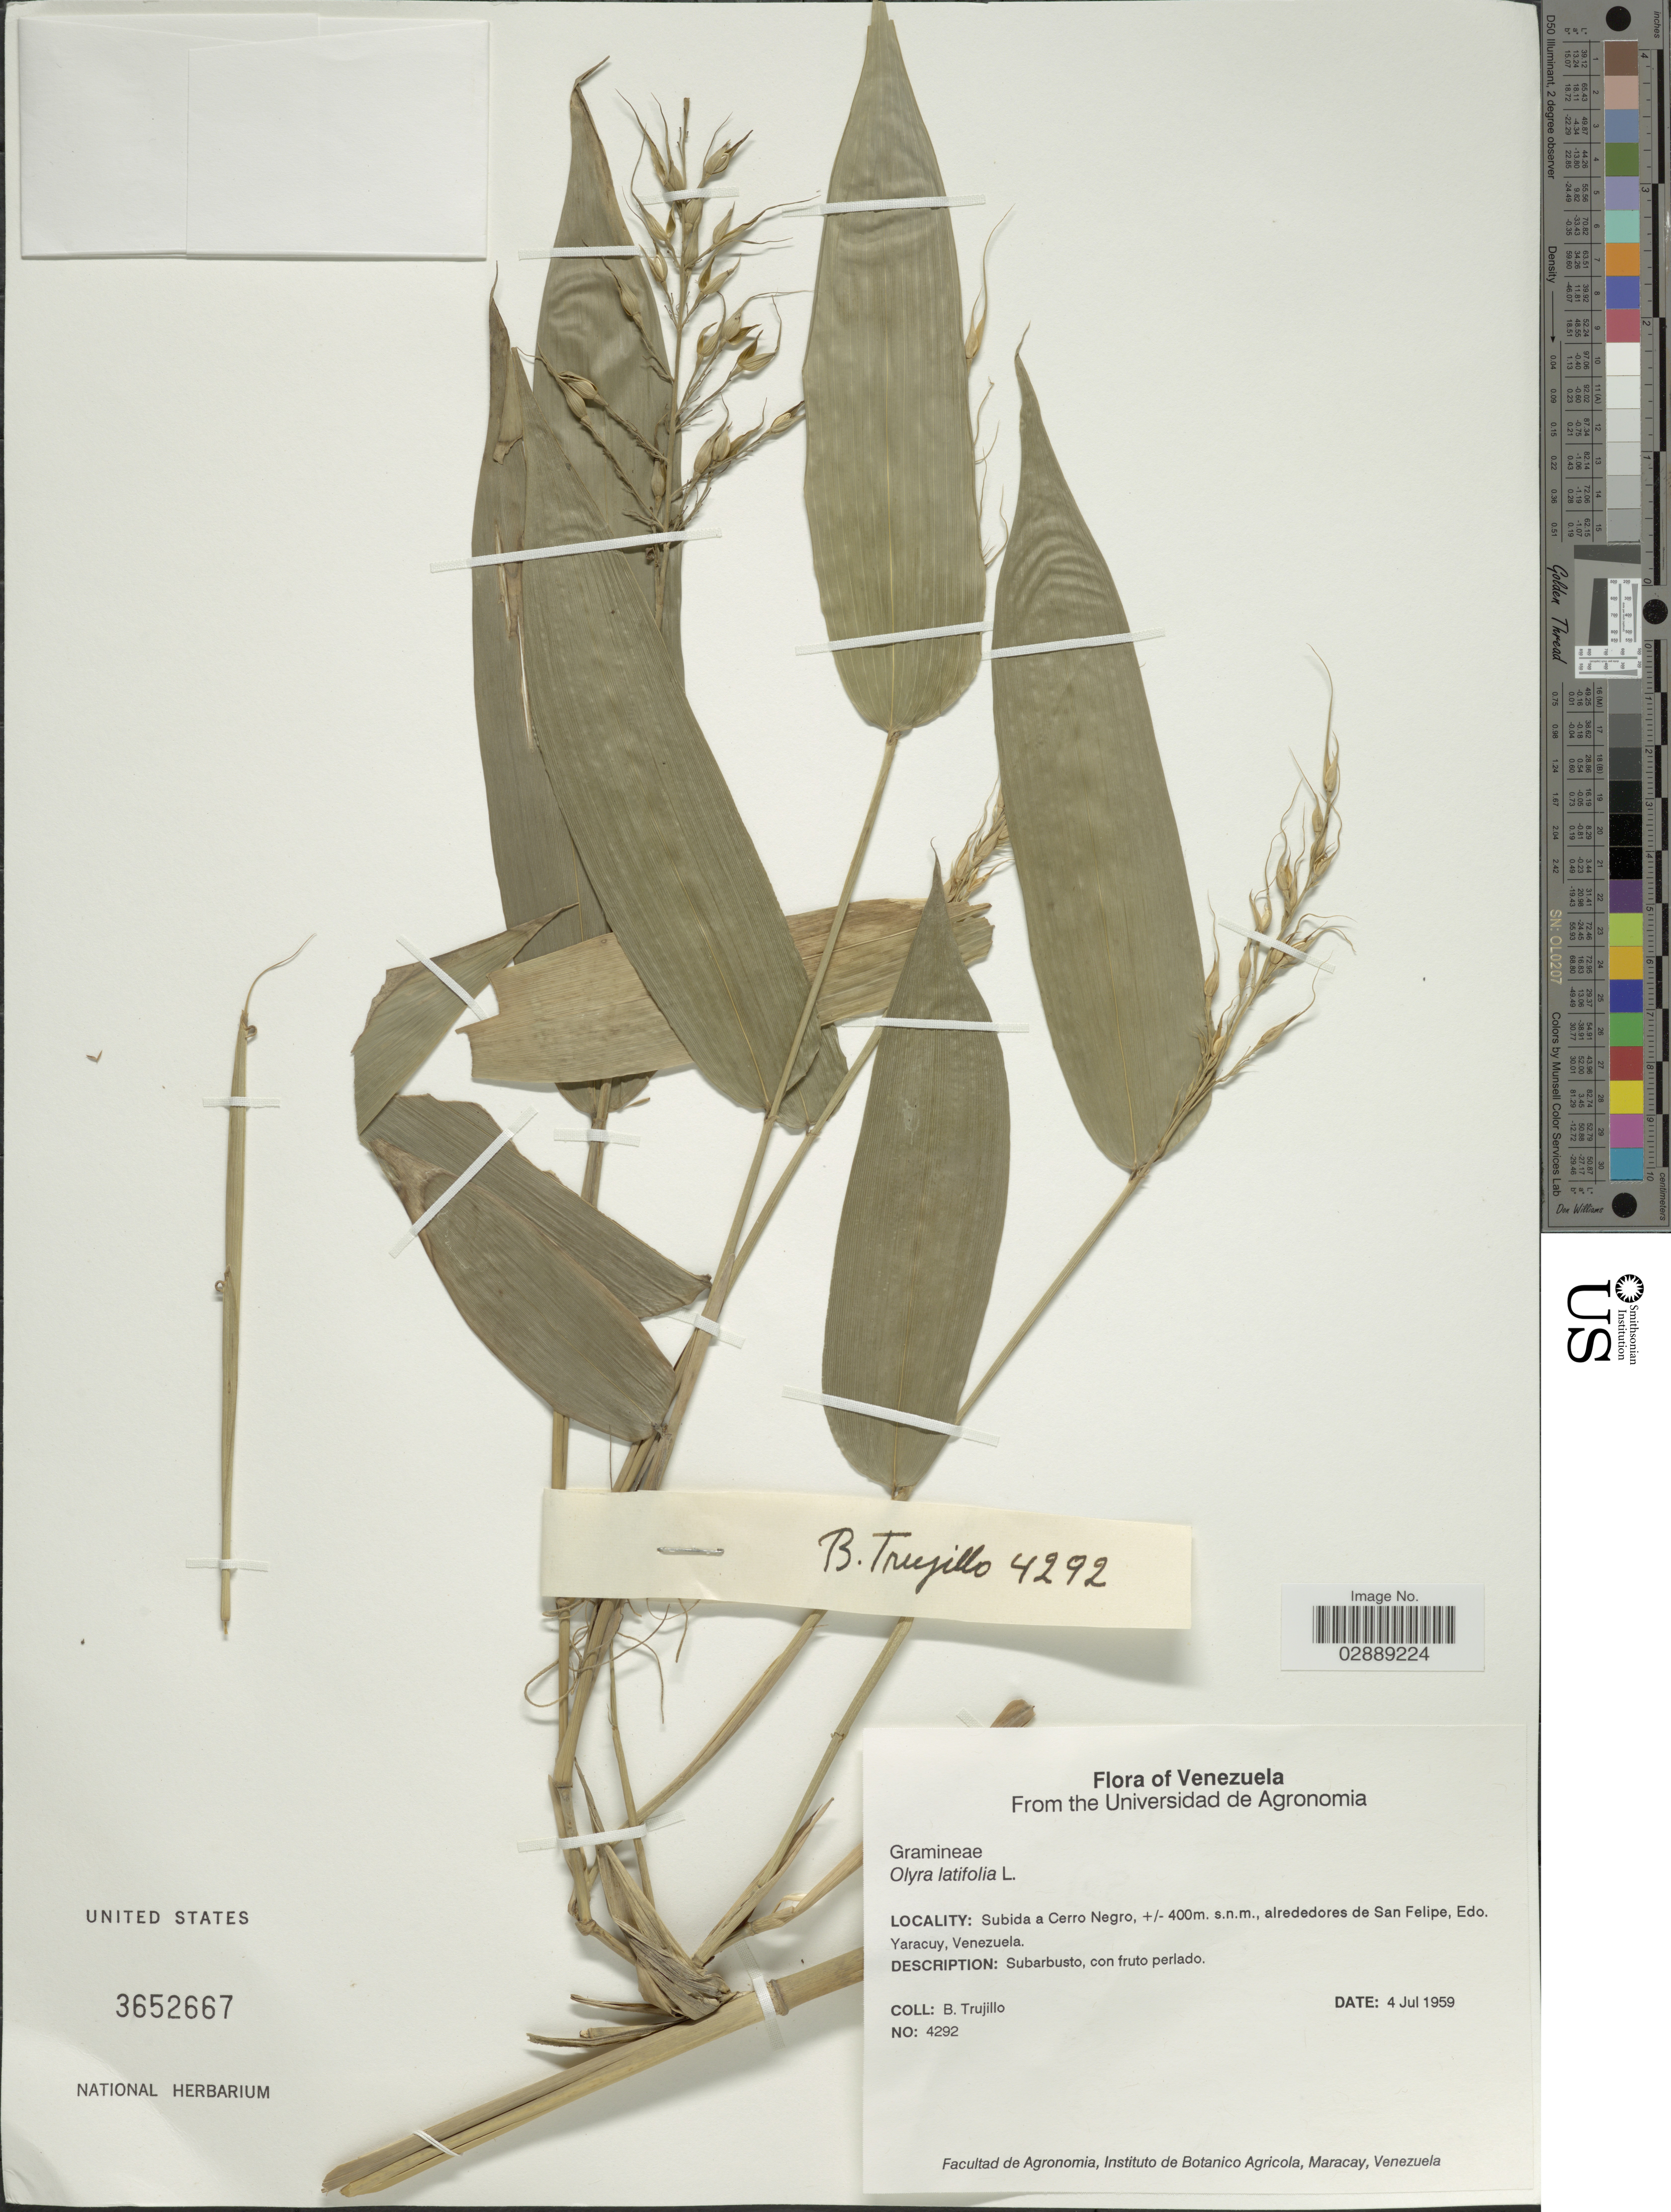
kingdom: Plantae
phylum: Tracheophyta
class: Liliopsida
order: Poales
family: Poaceae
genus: Olyra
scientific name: Olyra latifolia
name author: L.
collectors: B. Trujillo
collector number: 4292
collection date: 1959-07-04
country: Venezuela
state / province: Yaracuy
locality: Subida a Cerro Negro, alrededores de San Felipe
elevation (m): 400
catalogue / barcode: US 3652667